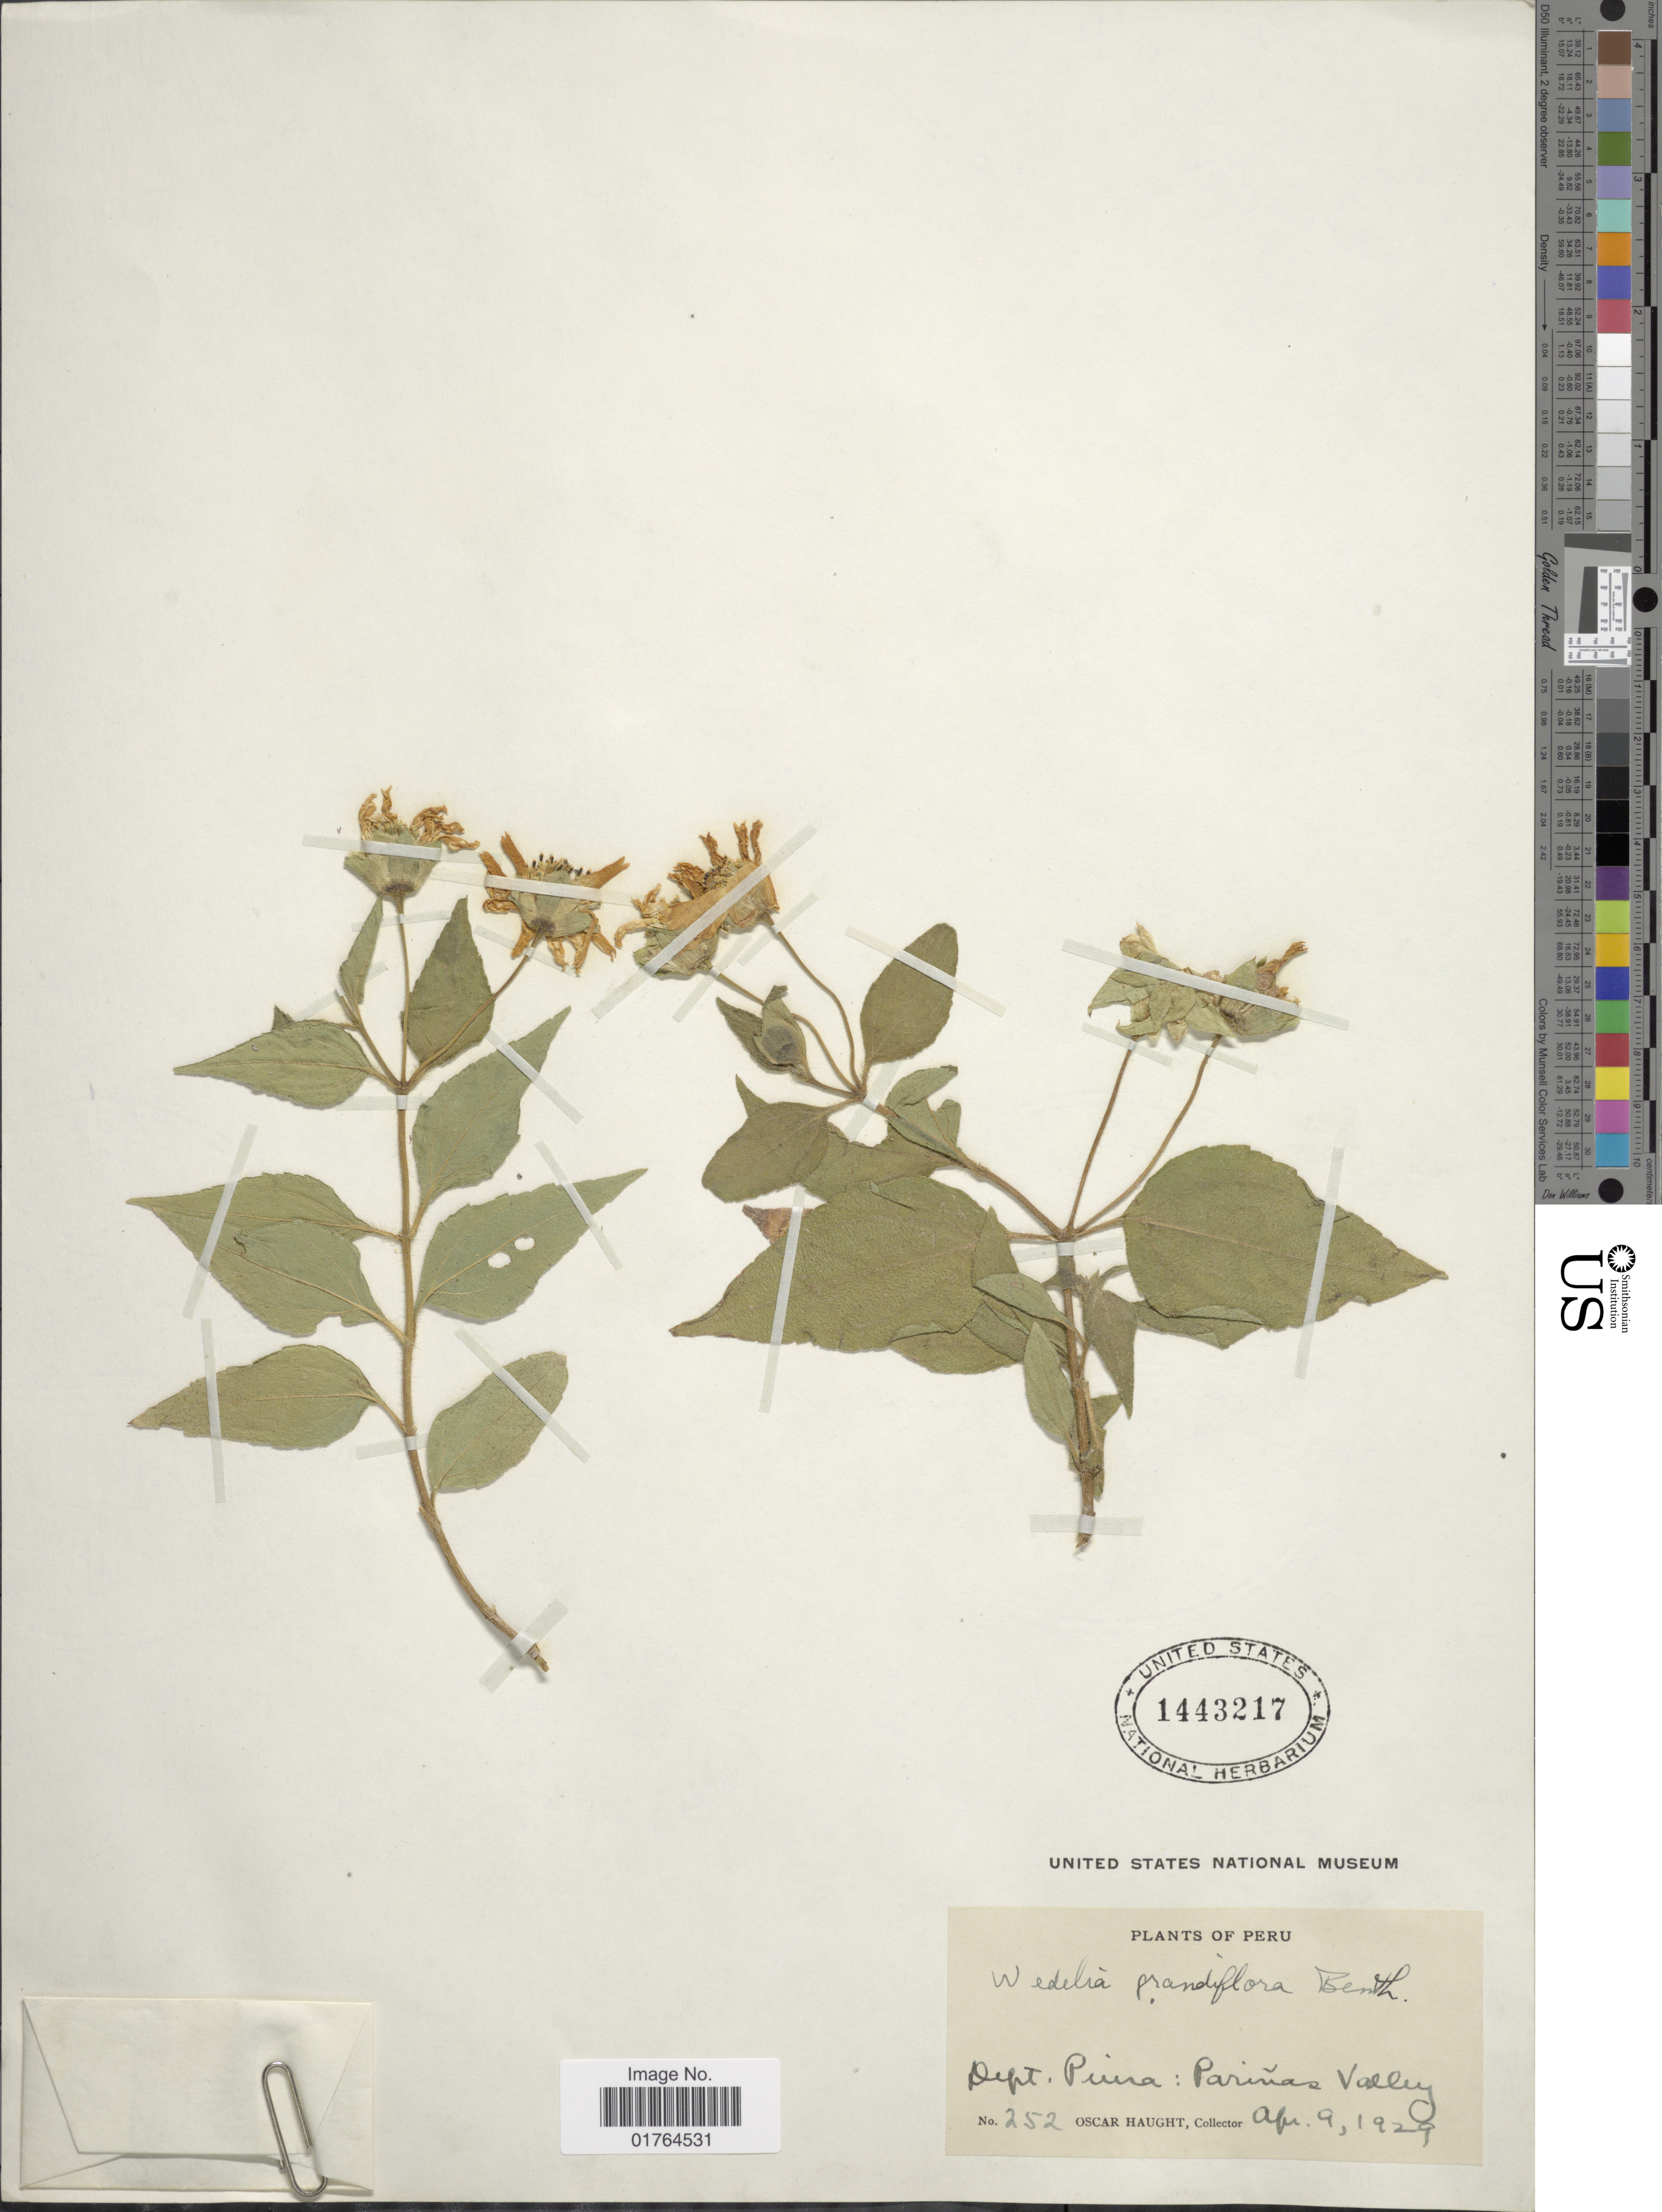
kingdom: Plantae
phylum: Tracheophyta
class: Magnoliopsida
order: Asterales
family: Asteraceae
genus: Wedelia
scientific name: Wedelia eggersi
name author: Hieron.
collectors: O. Haught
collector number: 252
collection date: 1929-04-09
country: Peru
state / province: Puno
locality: Dept. Puno, Parinas Valley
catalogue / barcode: US 1443217